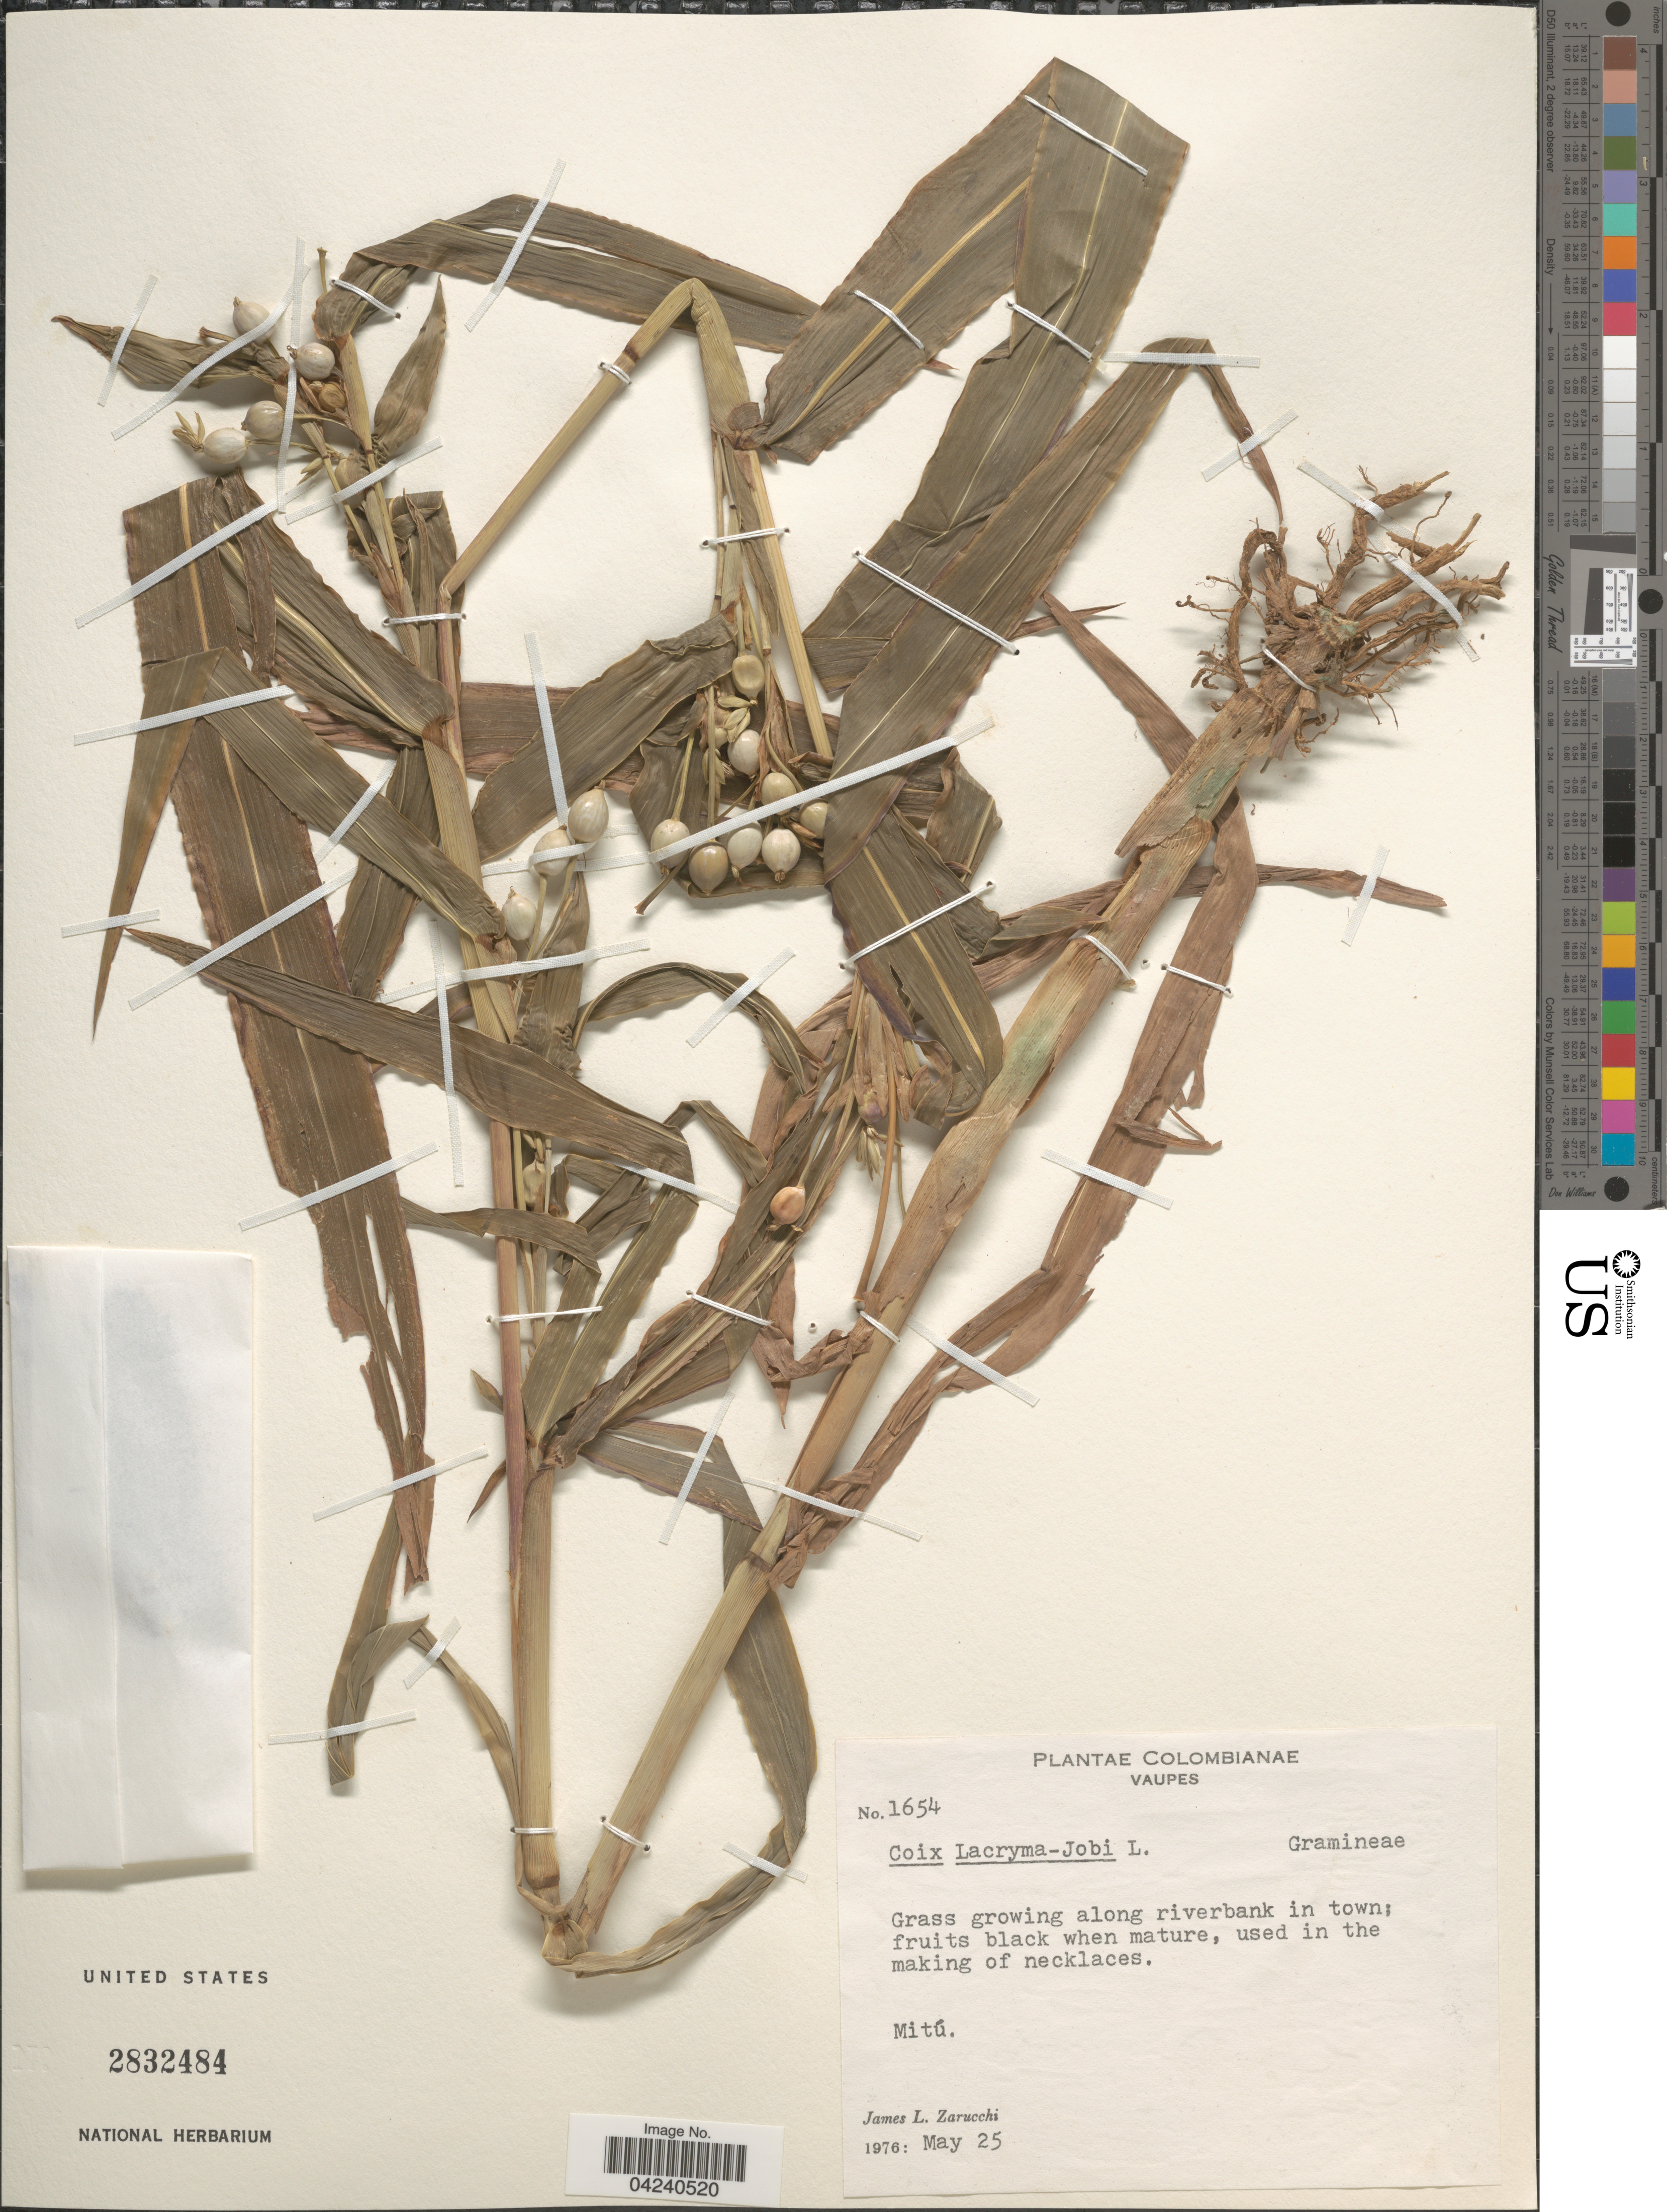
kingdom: Plantae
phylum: Tracheophyta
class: Liliopsida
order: Poales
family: Poaceae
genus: Coix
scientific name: Coix lacryma-jobi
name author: L.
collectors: J. L. Zarucchi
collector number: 1654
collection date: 1976-05-25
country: Colombia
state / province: Vaupés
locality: Mitú.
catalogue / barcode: US 2832484